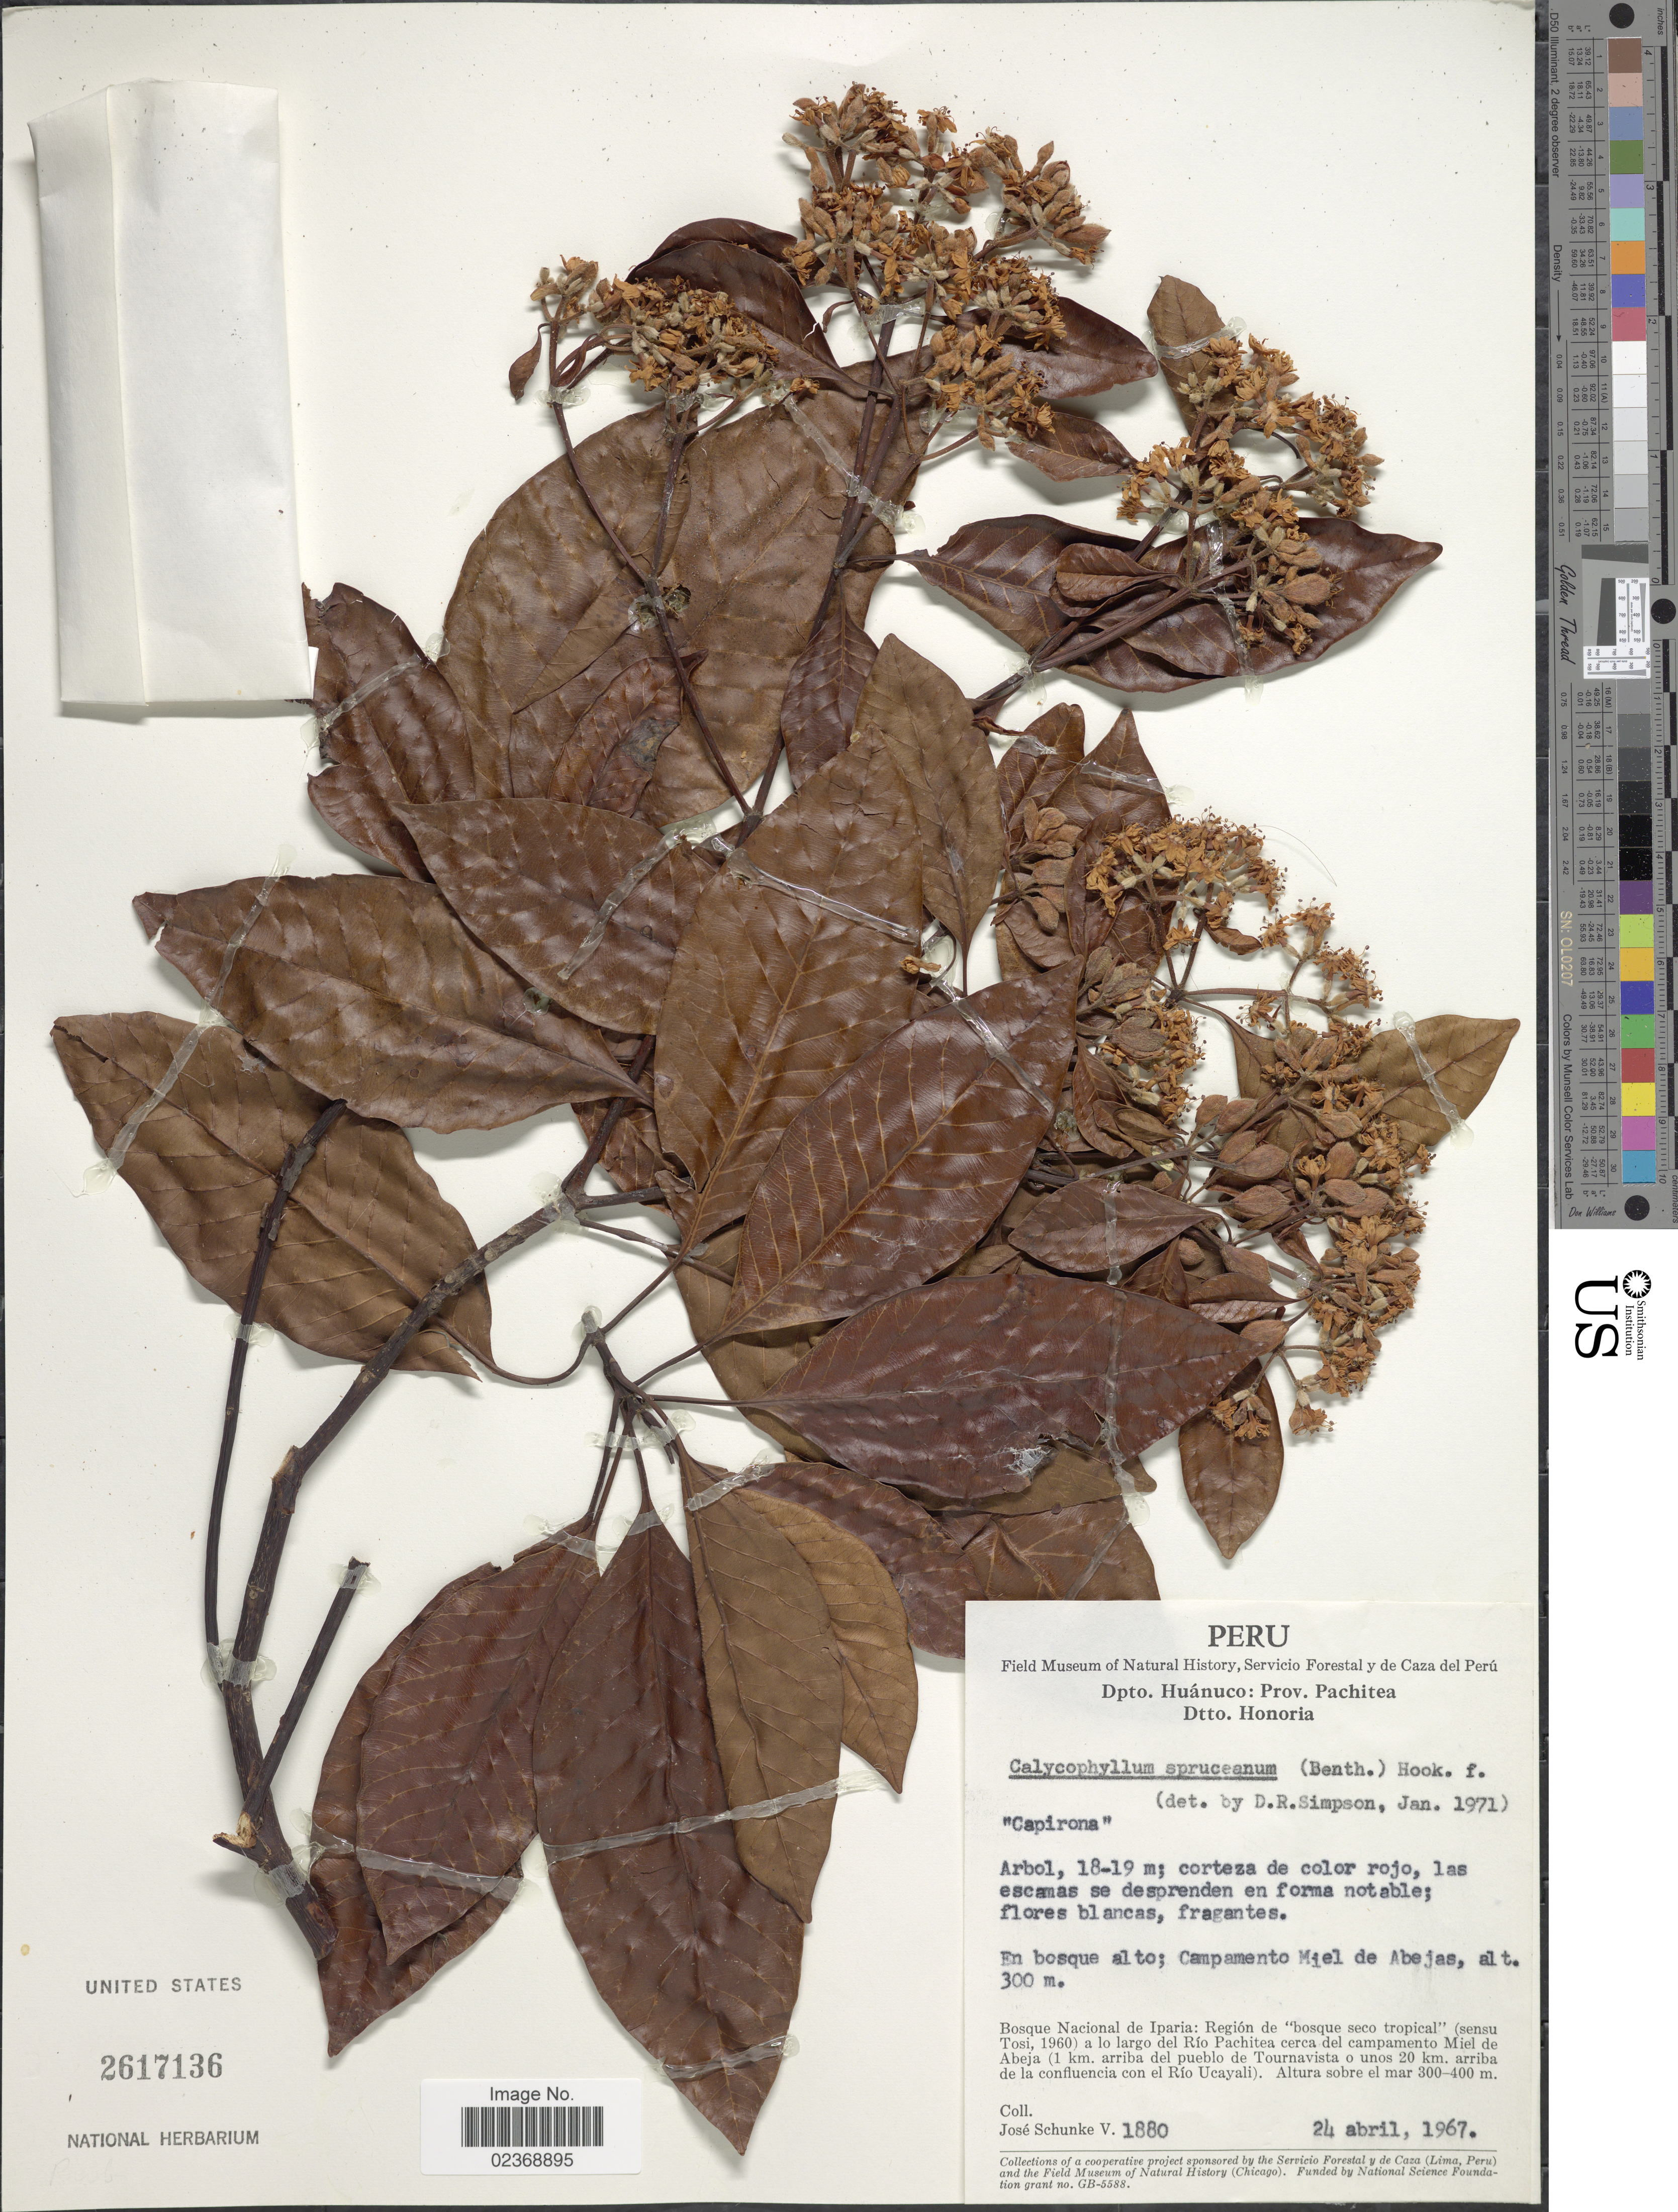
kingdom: Plantae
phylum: Tracheophyta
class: Magnoliopsida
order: Gentianales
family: Rubiaceae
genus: Calycophyllum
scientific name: Calycophyllum spruceanum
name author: (Benth.) Hook. f. ex K. Schum.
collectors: J. Schunke Vigo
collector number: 1880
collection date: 1967-04-24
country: Peru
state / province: Huánuco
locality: Prov. Pachita. Dtto. Honoria. En bosque alto; Campamento Miel de Abejas. Bosque Nacial de Iparia: Region de "bosque seco tropical"(sensu Tosi, 1960) a lo largo del Rio Pachitea cerca del campamento Miel de Abeja (1 km. arriba del pueblo de Tournavista o unos 20 km. arriba de la confluencia con el Rio Ucayali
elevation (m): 300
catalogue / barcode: US 2617136